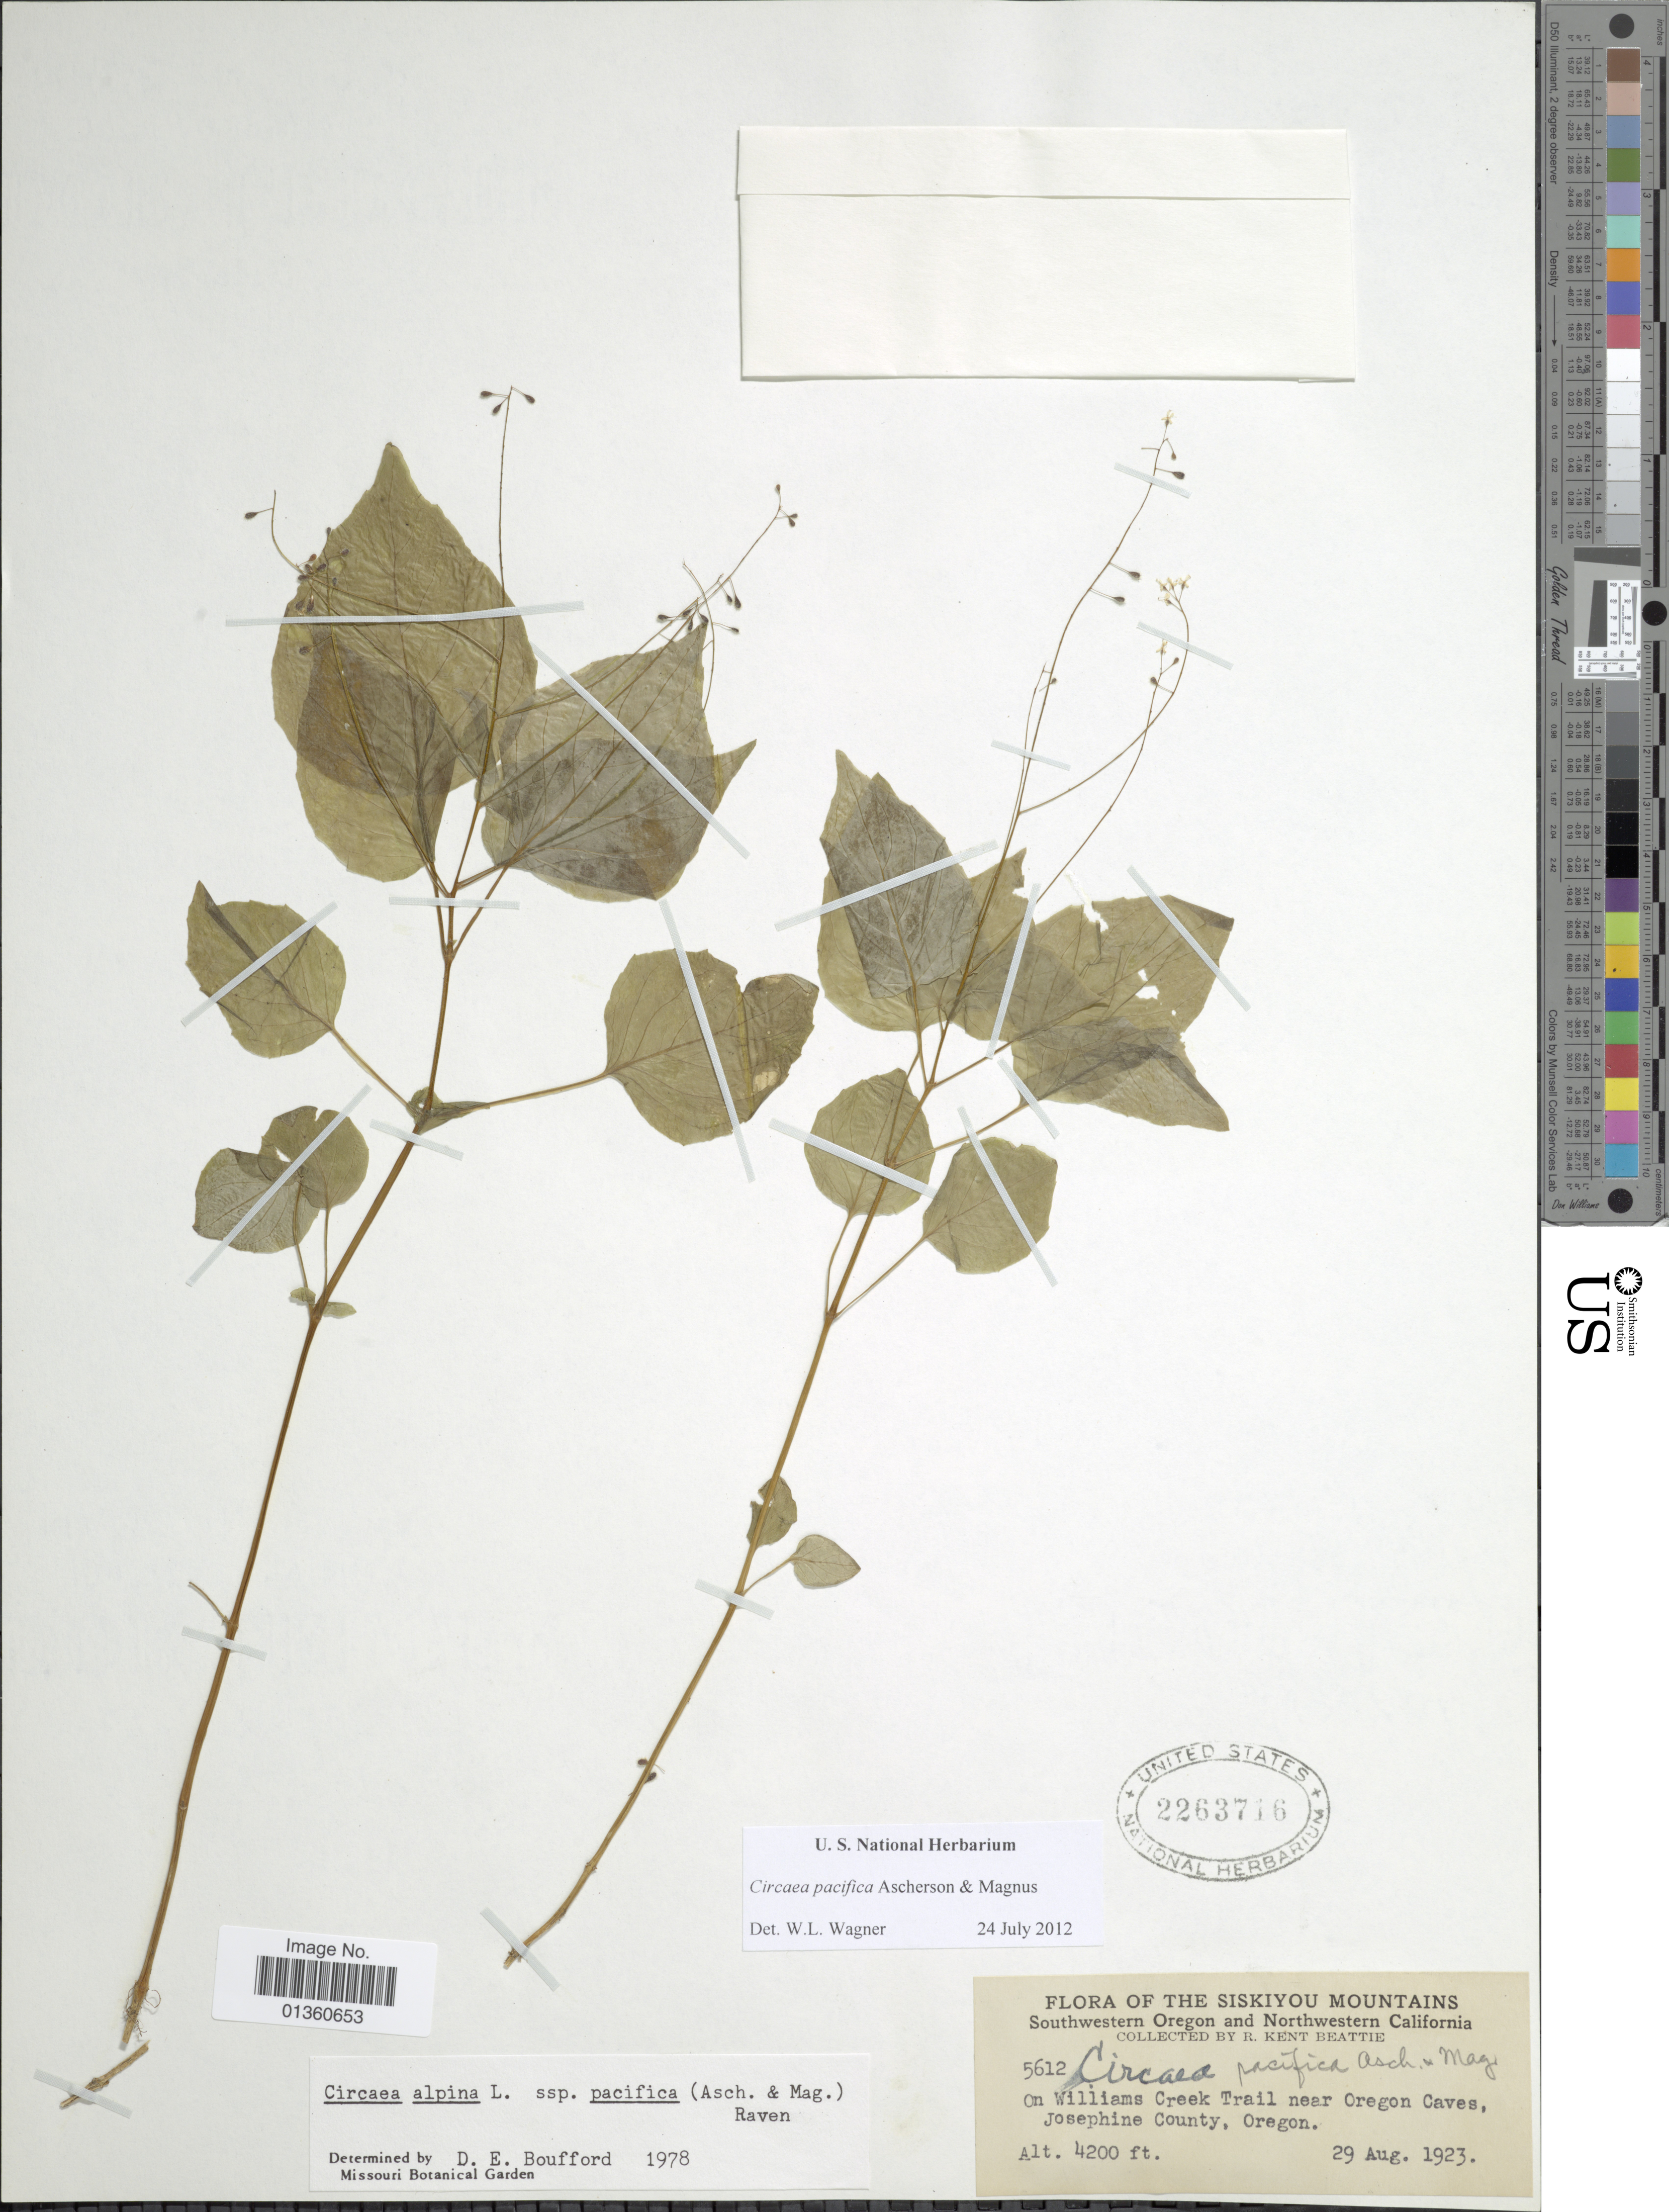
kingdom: Plantae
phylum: Tracheophyta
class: Magnoliopsida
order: Myrtales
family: Onagraceae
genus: Circaea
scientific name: Circaea pacifica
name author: Asch. & Magnus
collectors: R. K. Beattie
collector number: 5612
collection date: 1923-08-29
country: United States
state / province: Oregon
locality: Siskiyou Mountaiins. Southwestern Oregon and Northwestern California. On Williams Creek Trail near Oregon Caves, Josephine County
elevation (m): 1280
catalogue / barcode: US 2263716